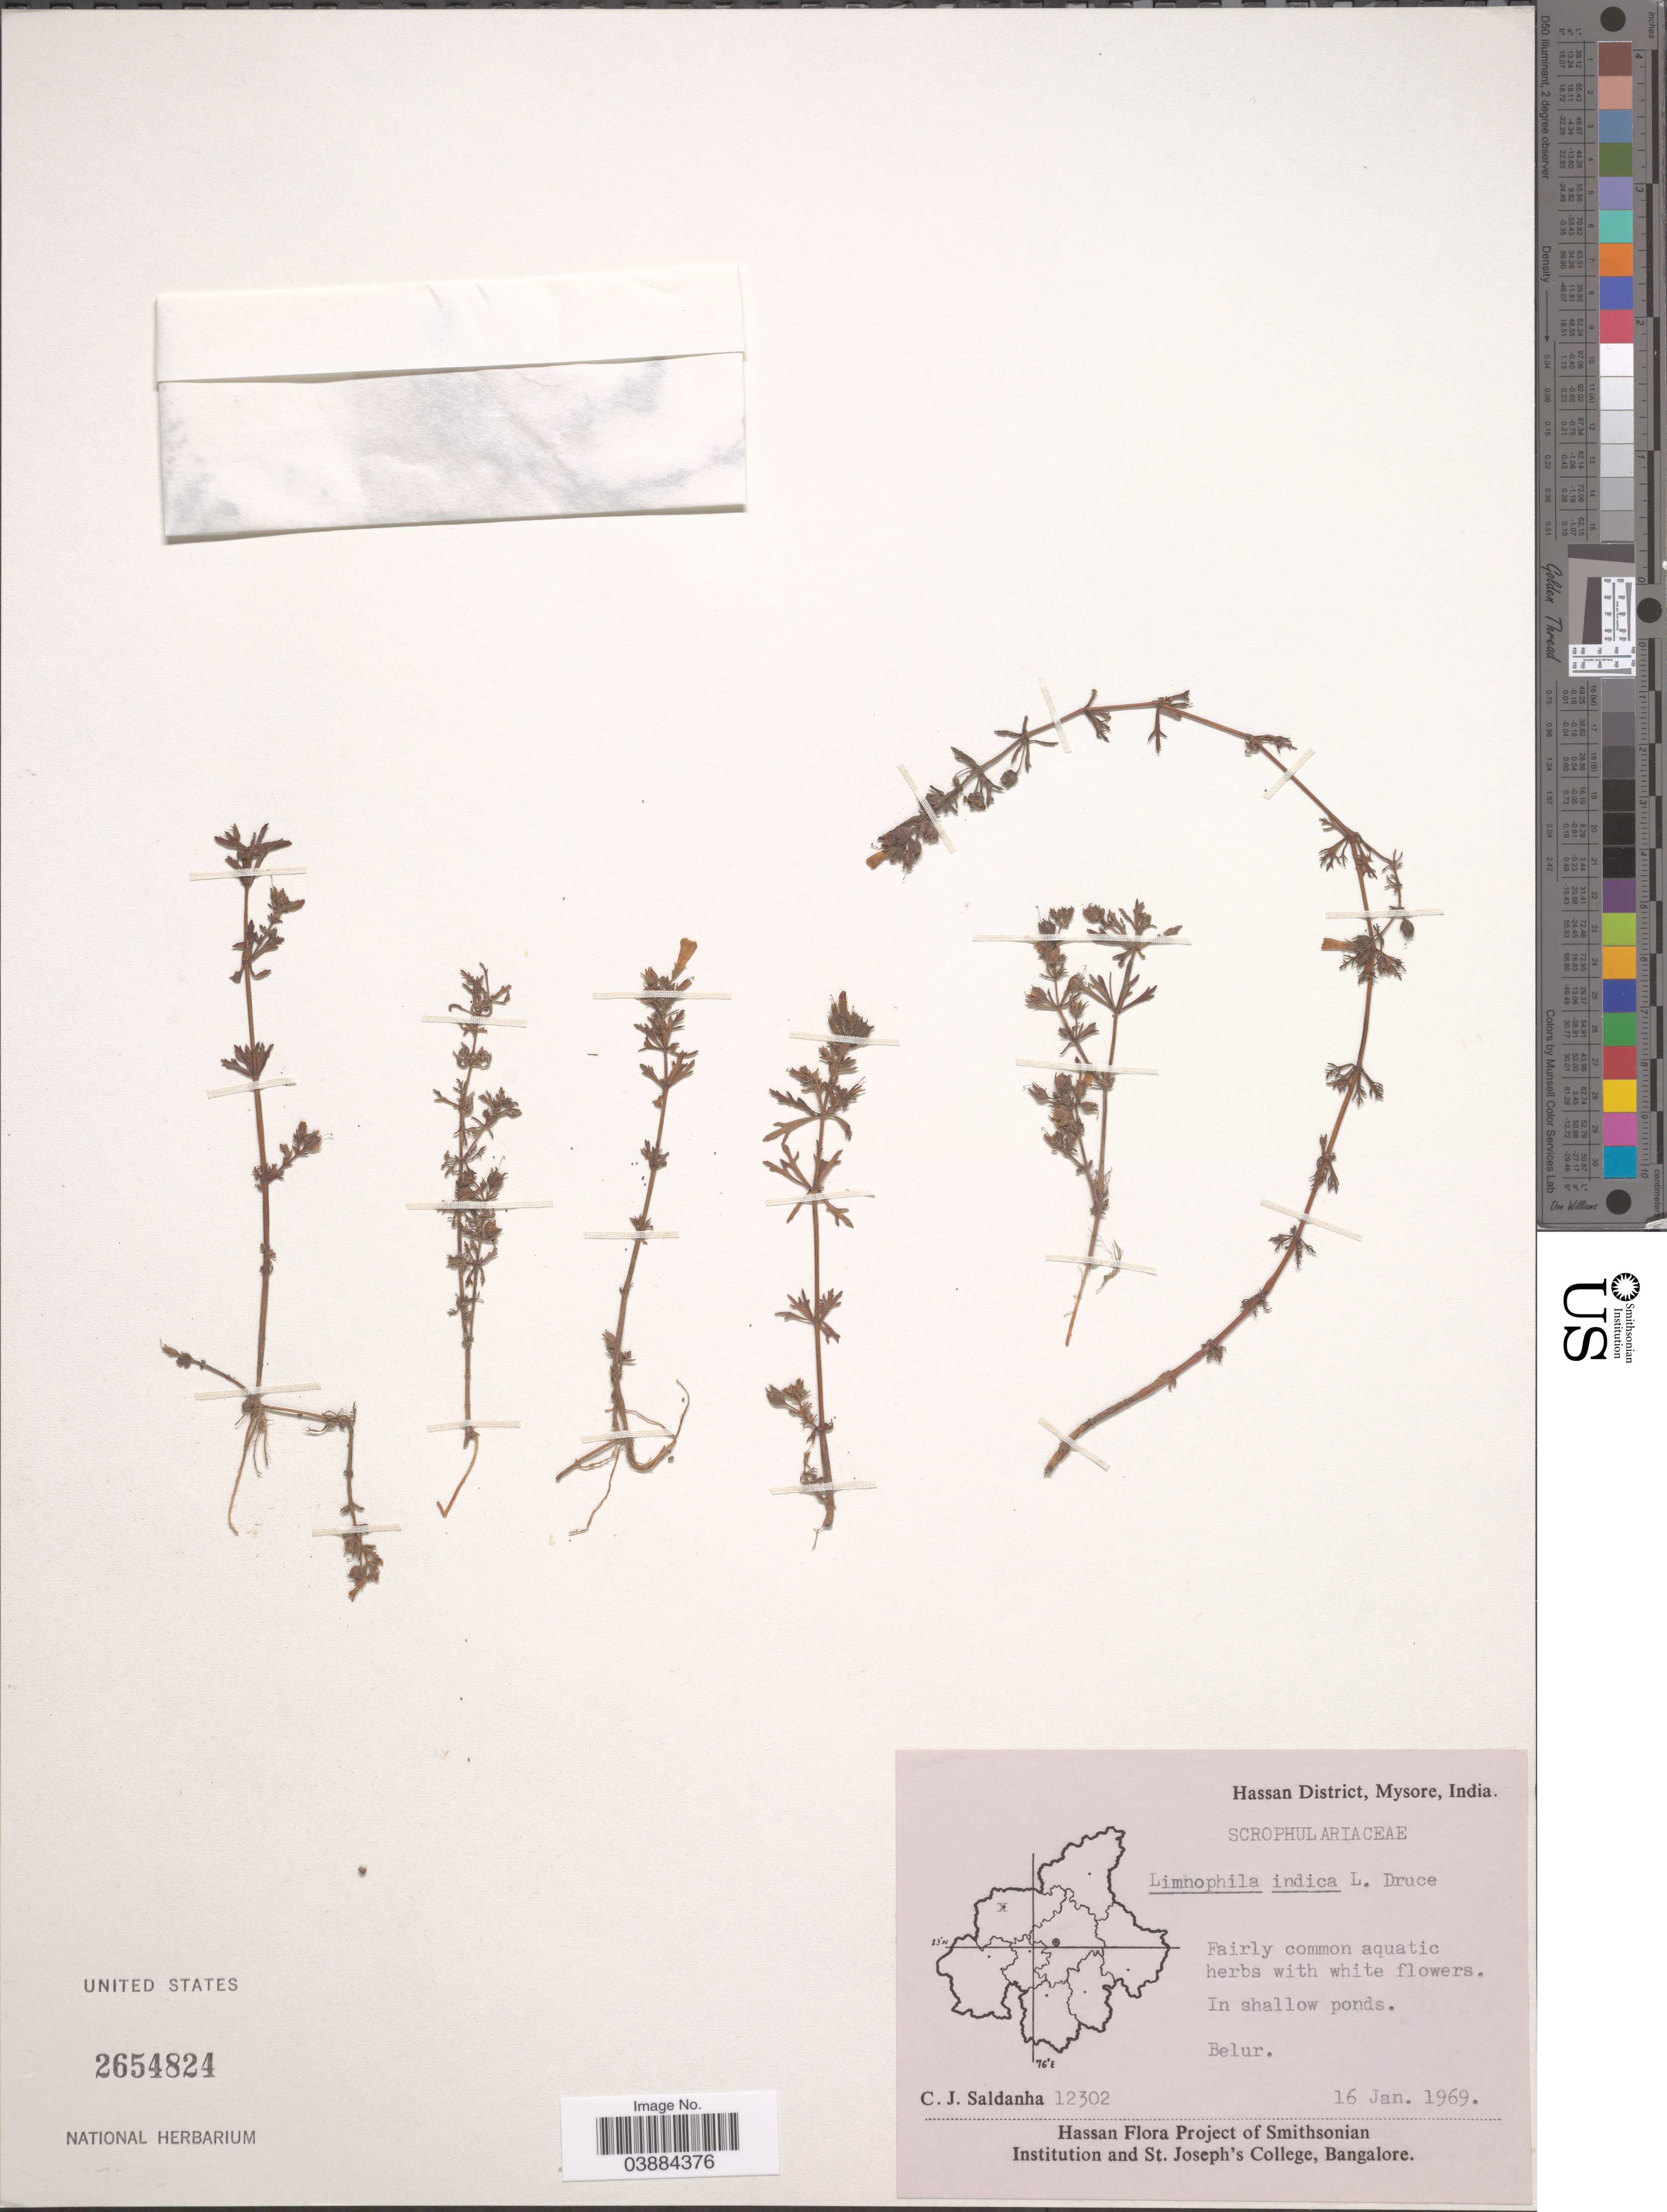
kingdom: Plantae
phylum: Tracheophyta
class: Magnoliopsida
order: Lamiales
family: Plantaginaceae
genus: Limnophila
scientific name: Limnophila indica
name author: (L.) Druce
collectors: C. J. Saldanha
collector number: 12302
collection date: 1969-01-16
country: India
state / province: Karnataka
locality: Hassan District, Mysore. Belur.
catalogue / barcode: US 2654824